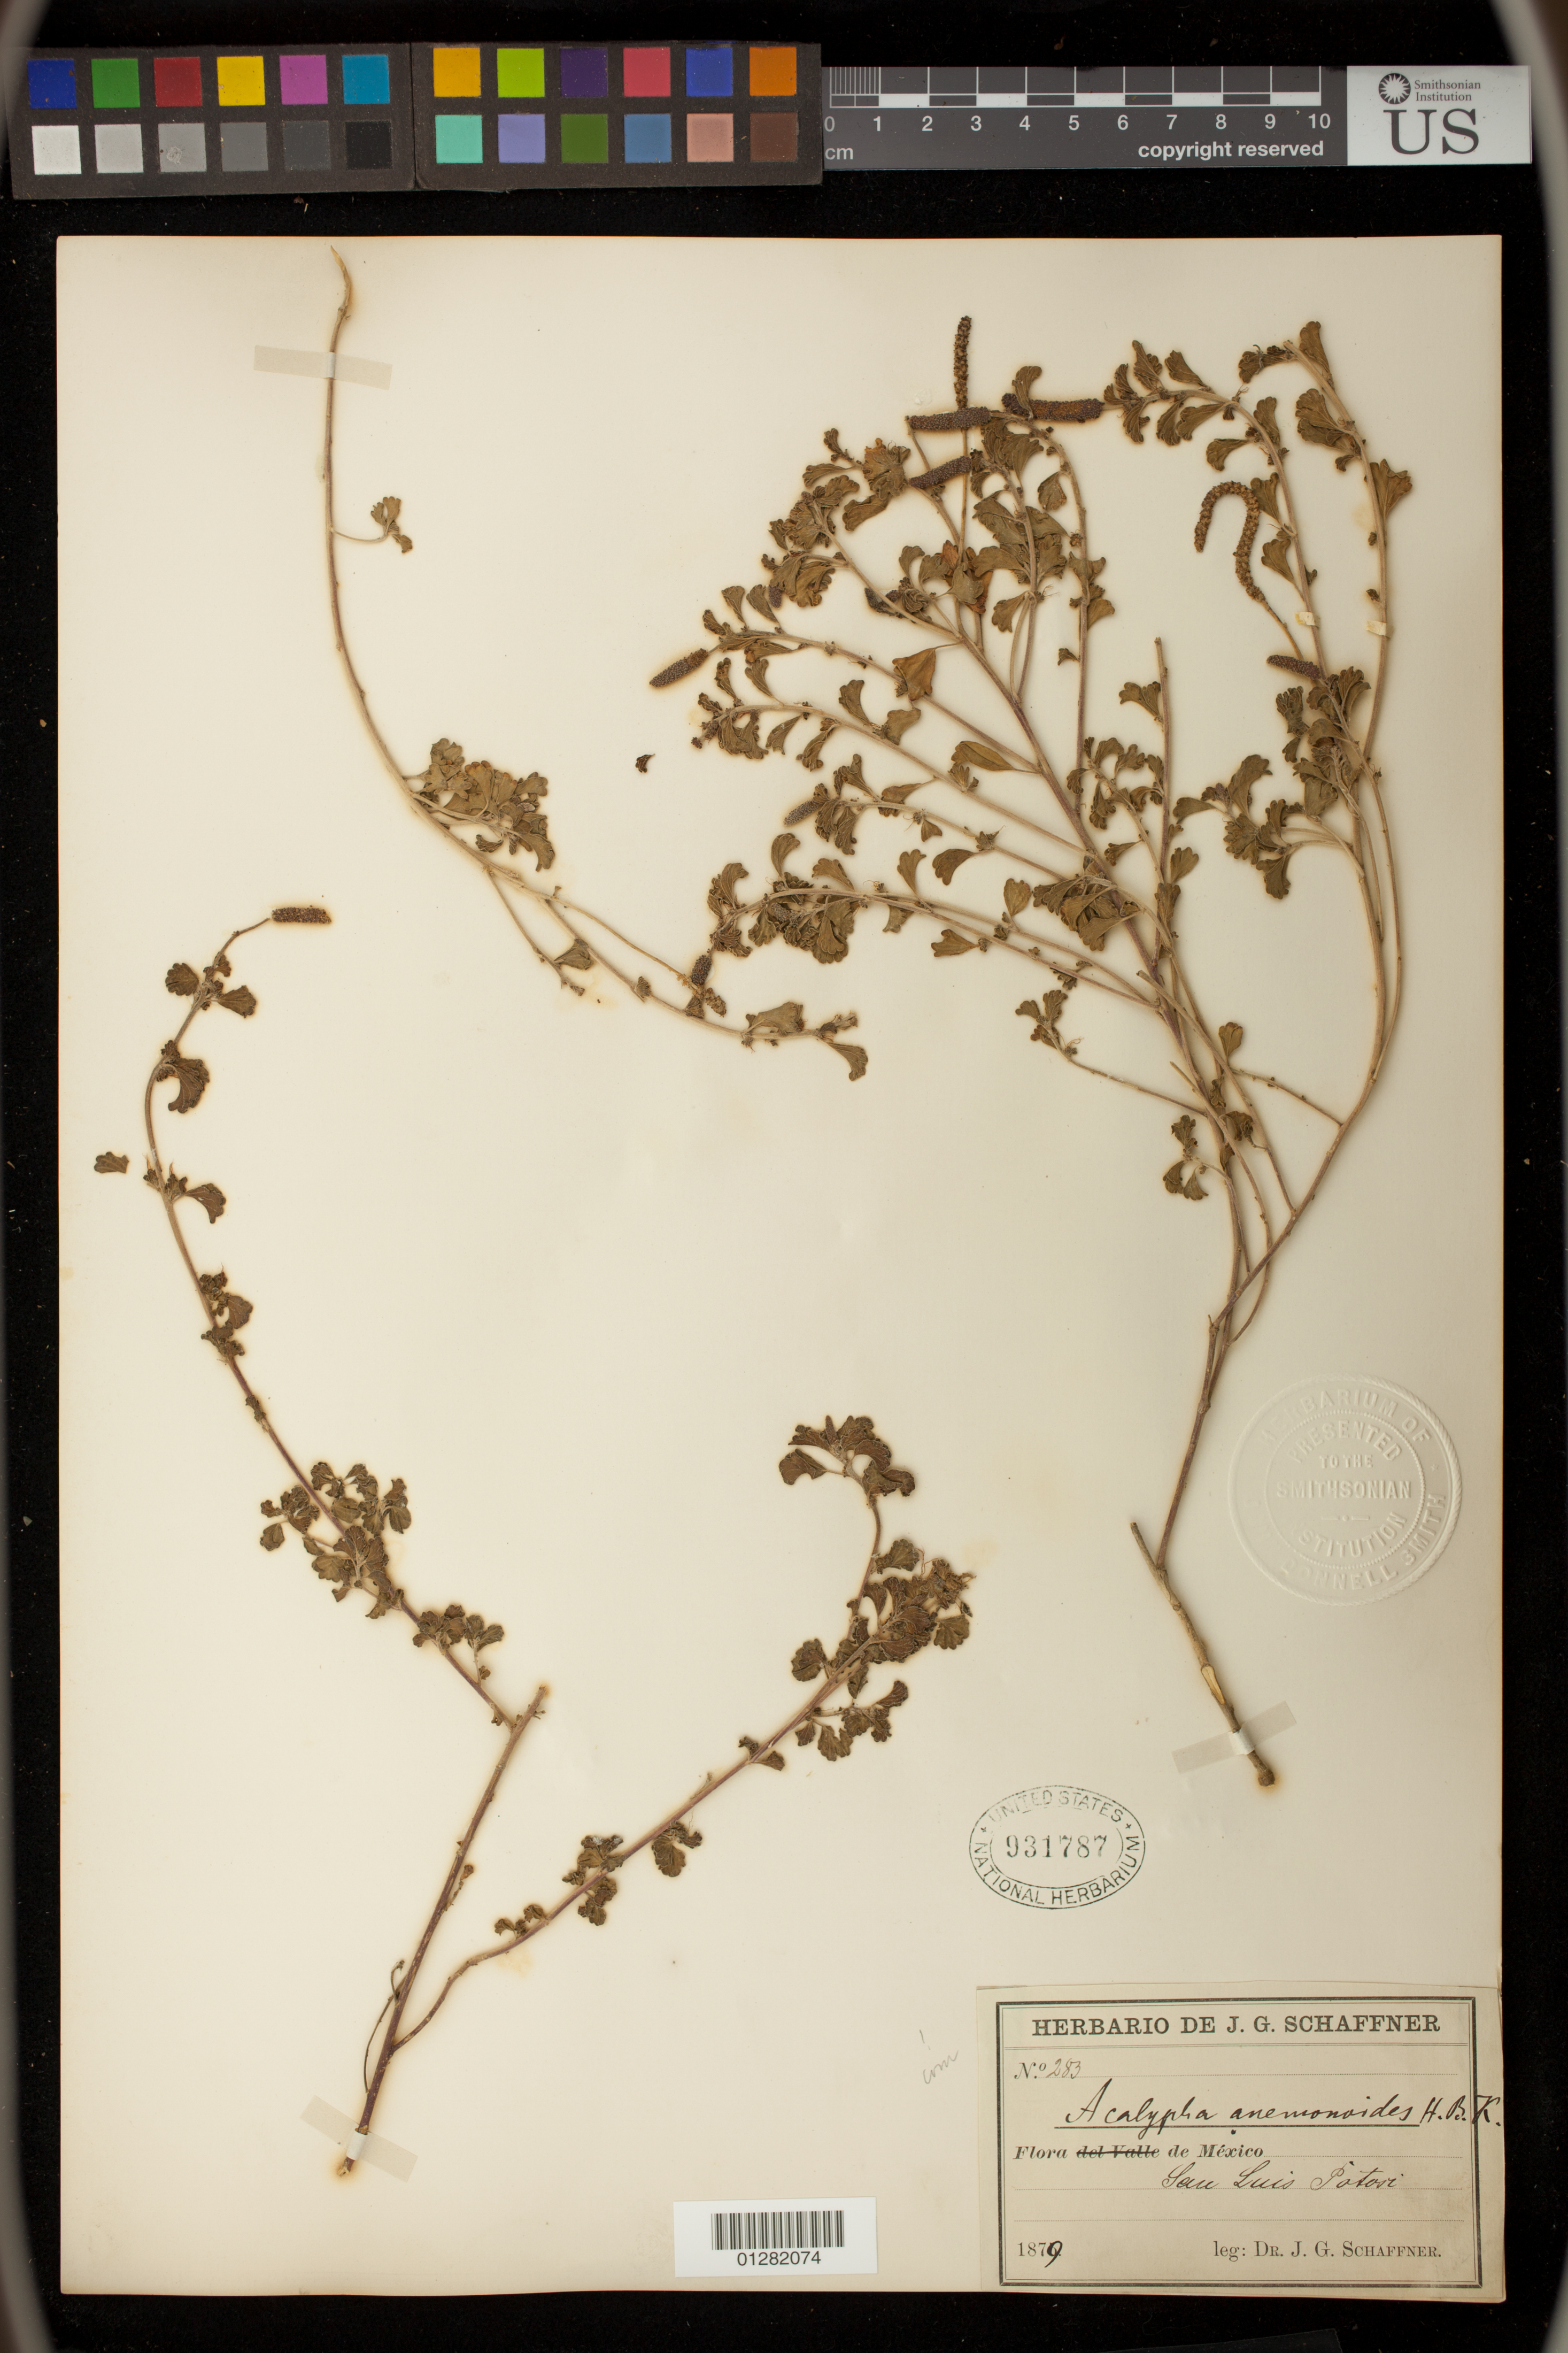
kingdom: Plantae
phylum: Tracheophyta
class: Magnoliopsida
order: Malpighiales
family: Euphorbiaceae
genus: Acalypha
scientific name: Acalypha anemioides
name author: Kunth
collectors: J. G. Schaffner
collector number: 283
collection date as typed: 1879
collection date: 1879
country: Mexico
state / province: San Luis Potosí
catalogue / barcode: US 931787